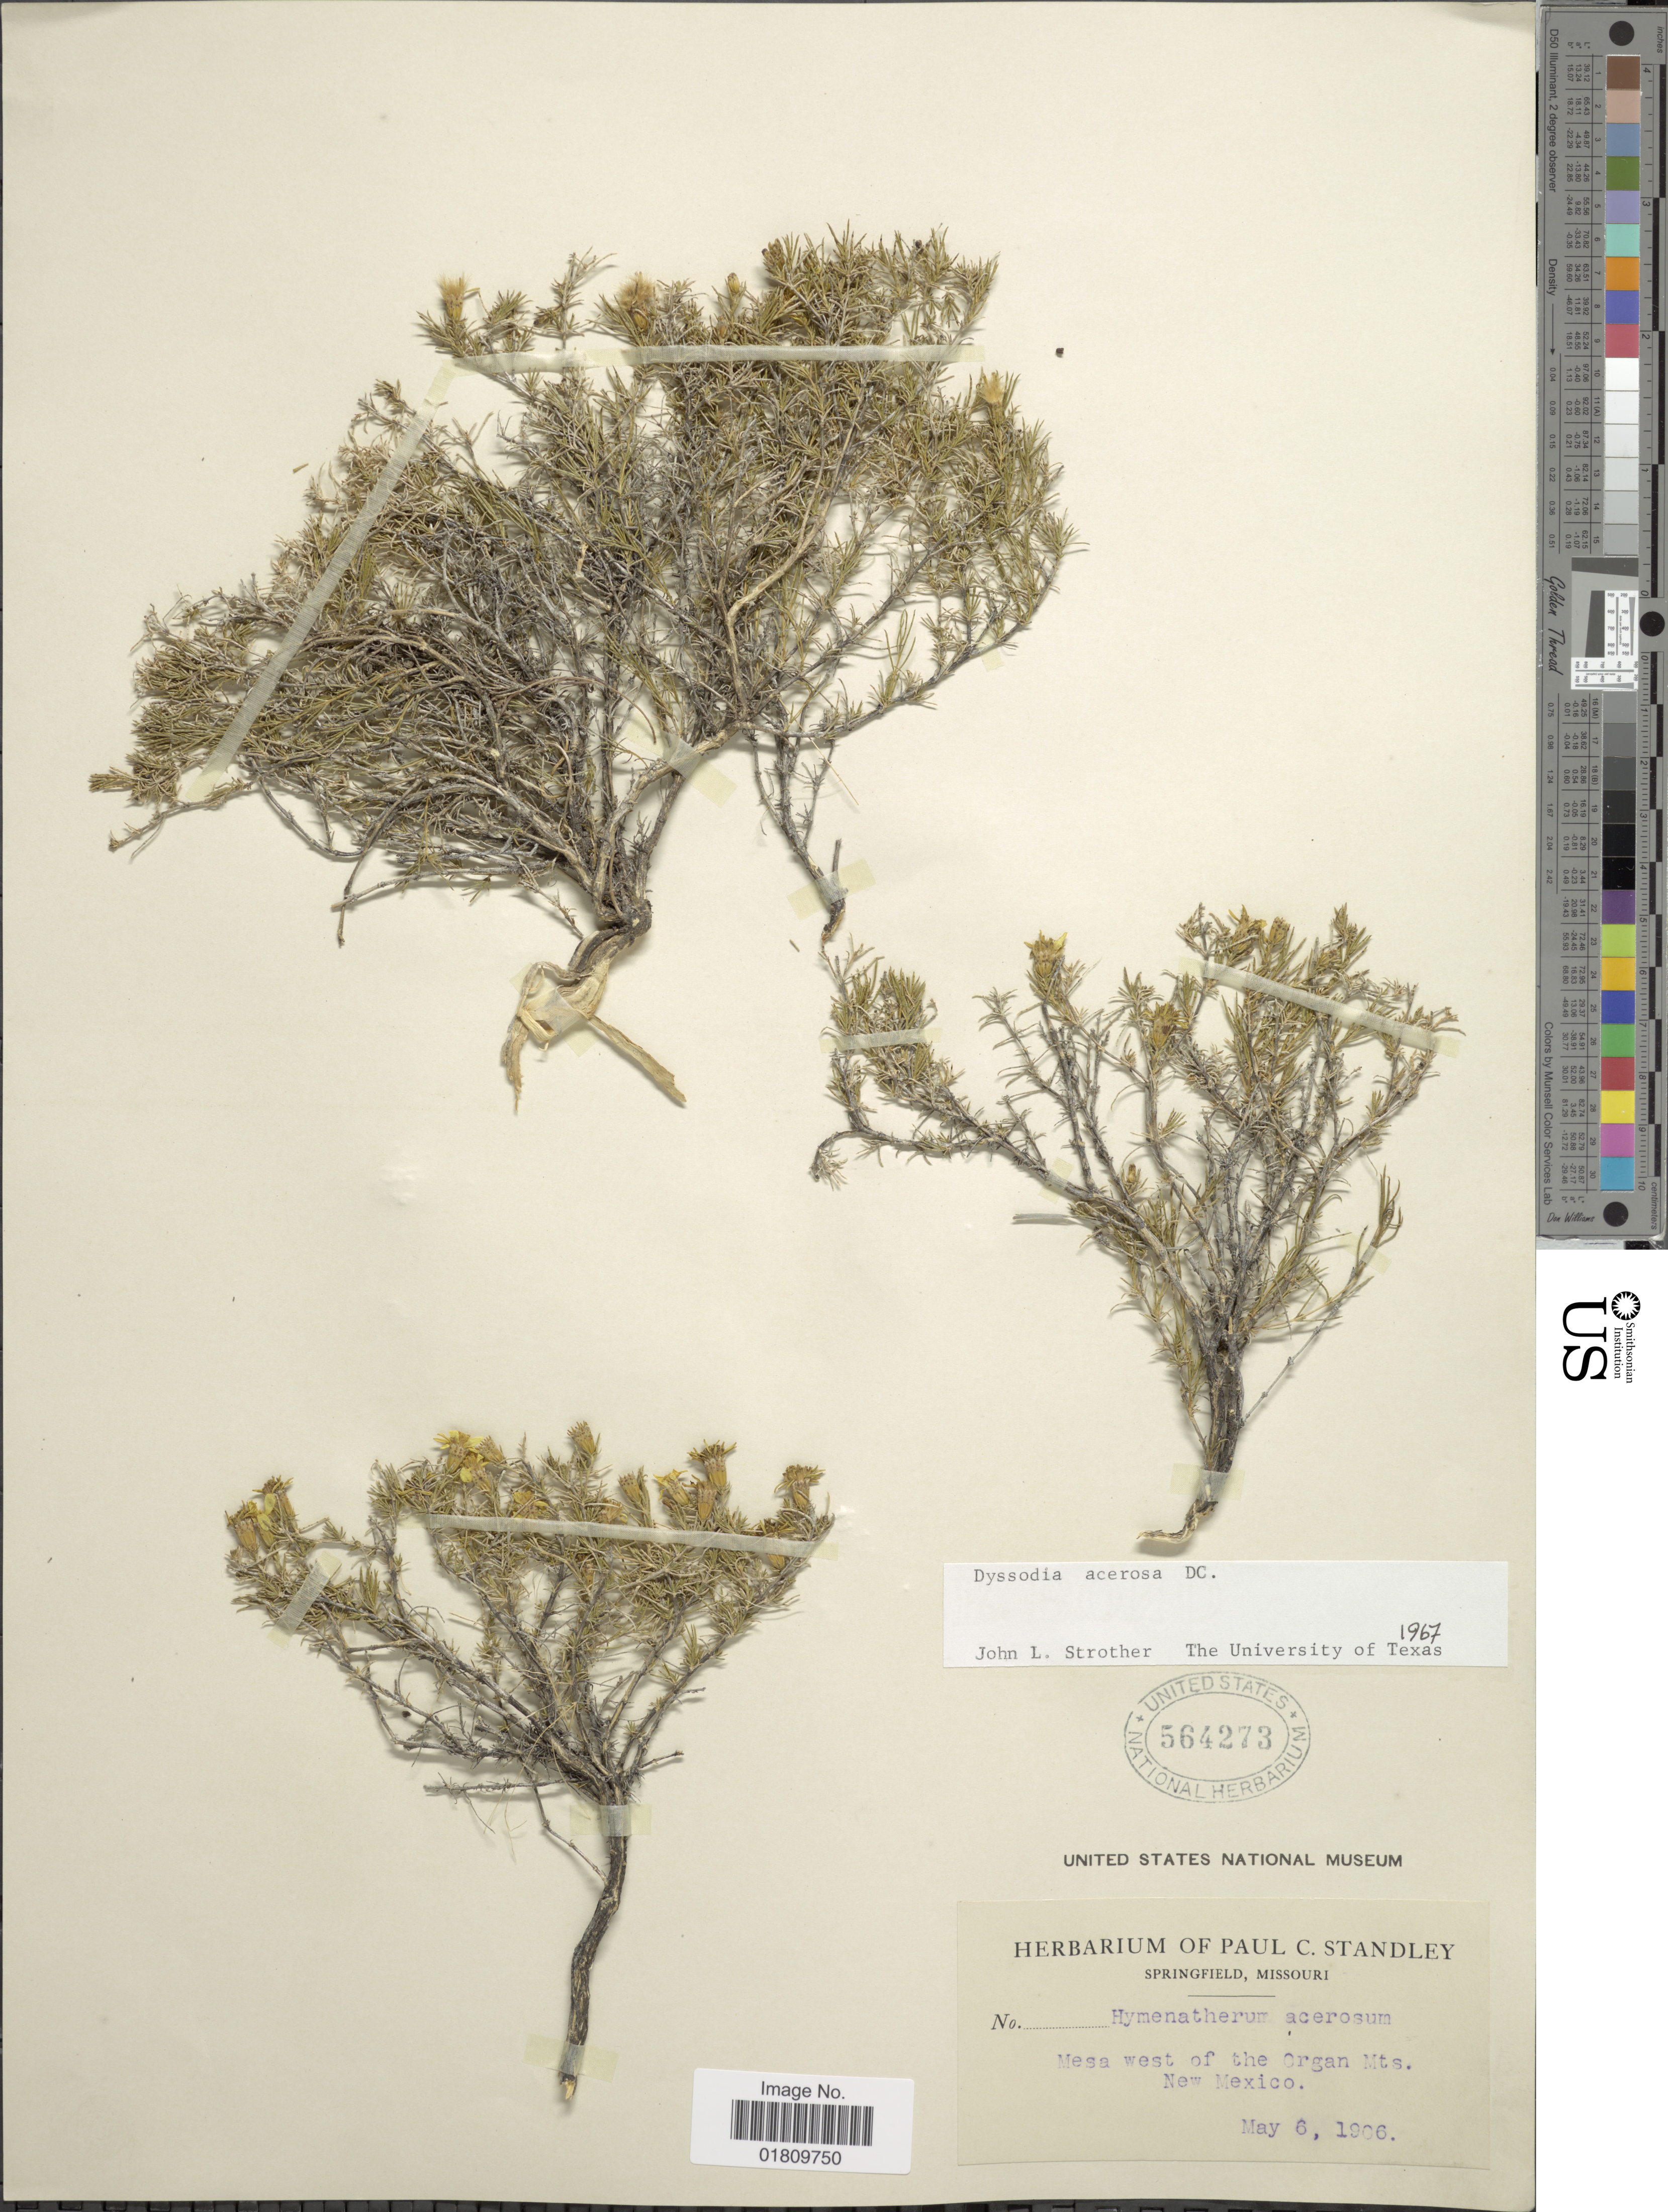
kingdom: Plantae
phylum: Tracheophyta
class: Magnoliopsida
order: Asterales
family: Asteraceae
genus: Thymophylla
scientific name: Thymophylla acerosa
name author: (DC.) Strother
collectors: ex herb. Paul C. Standley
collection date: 1906-05-06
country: United States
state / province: New Mexico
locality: Mesa wes of the Organ Mts.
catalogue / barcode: US 564273